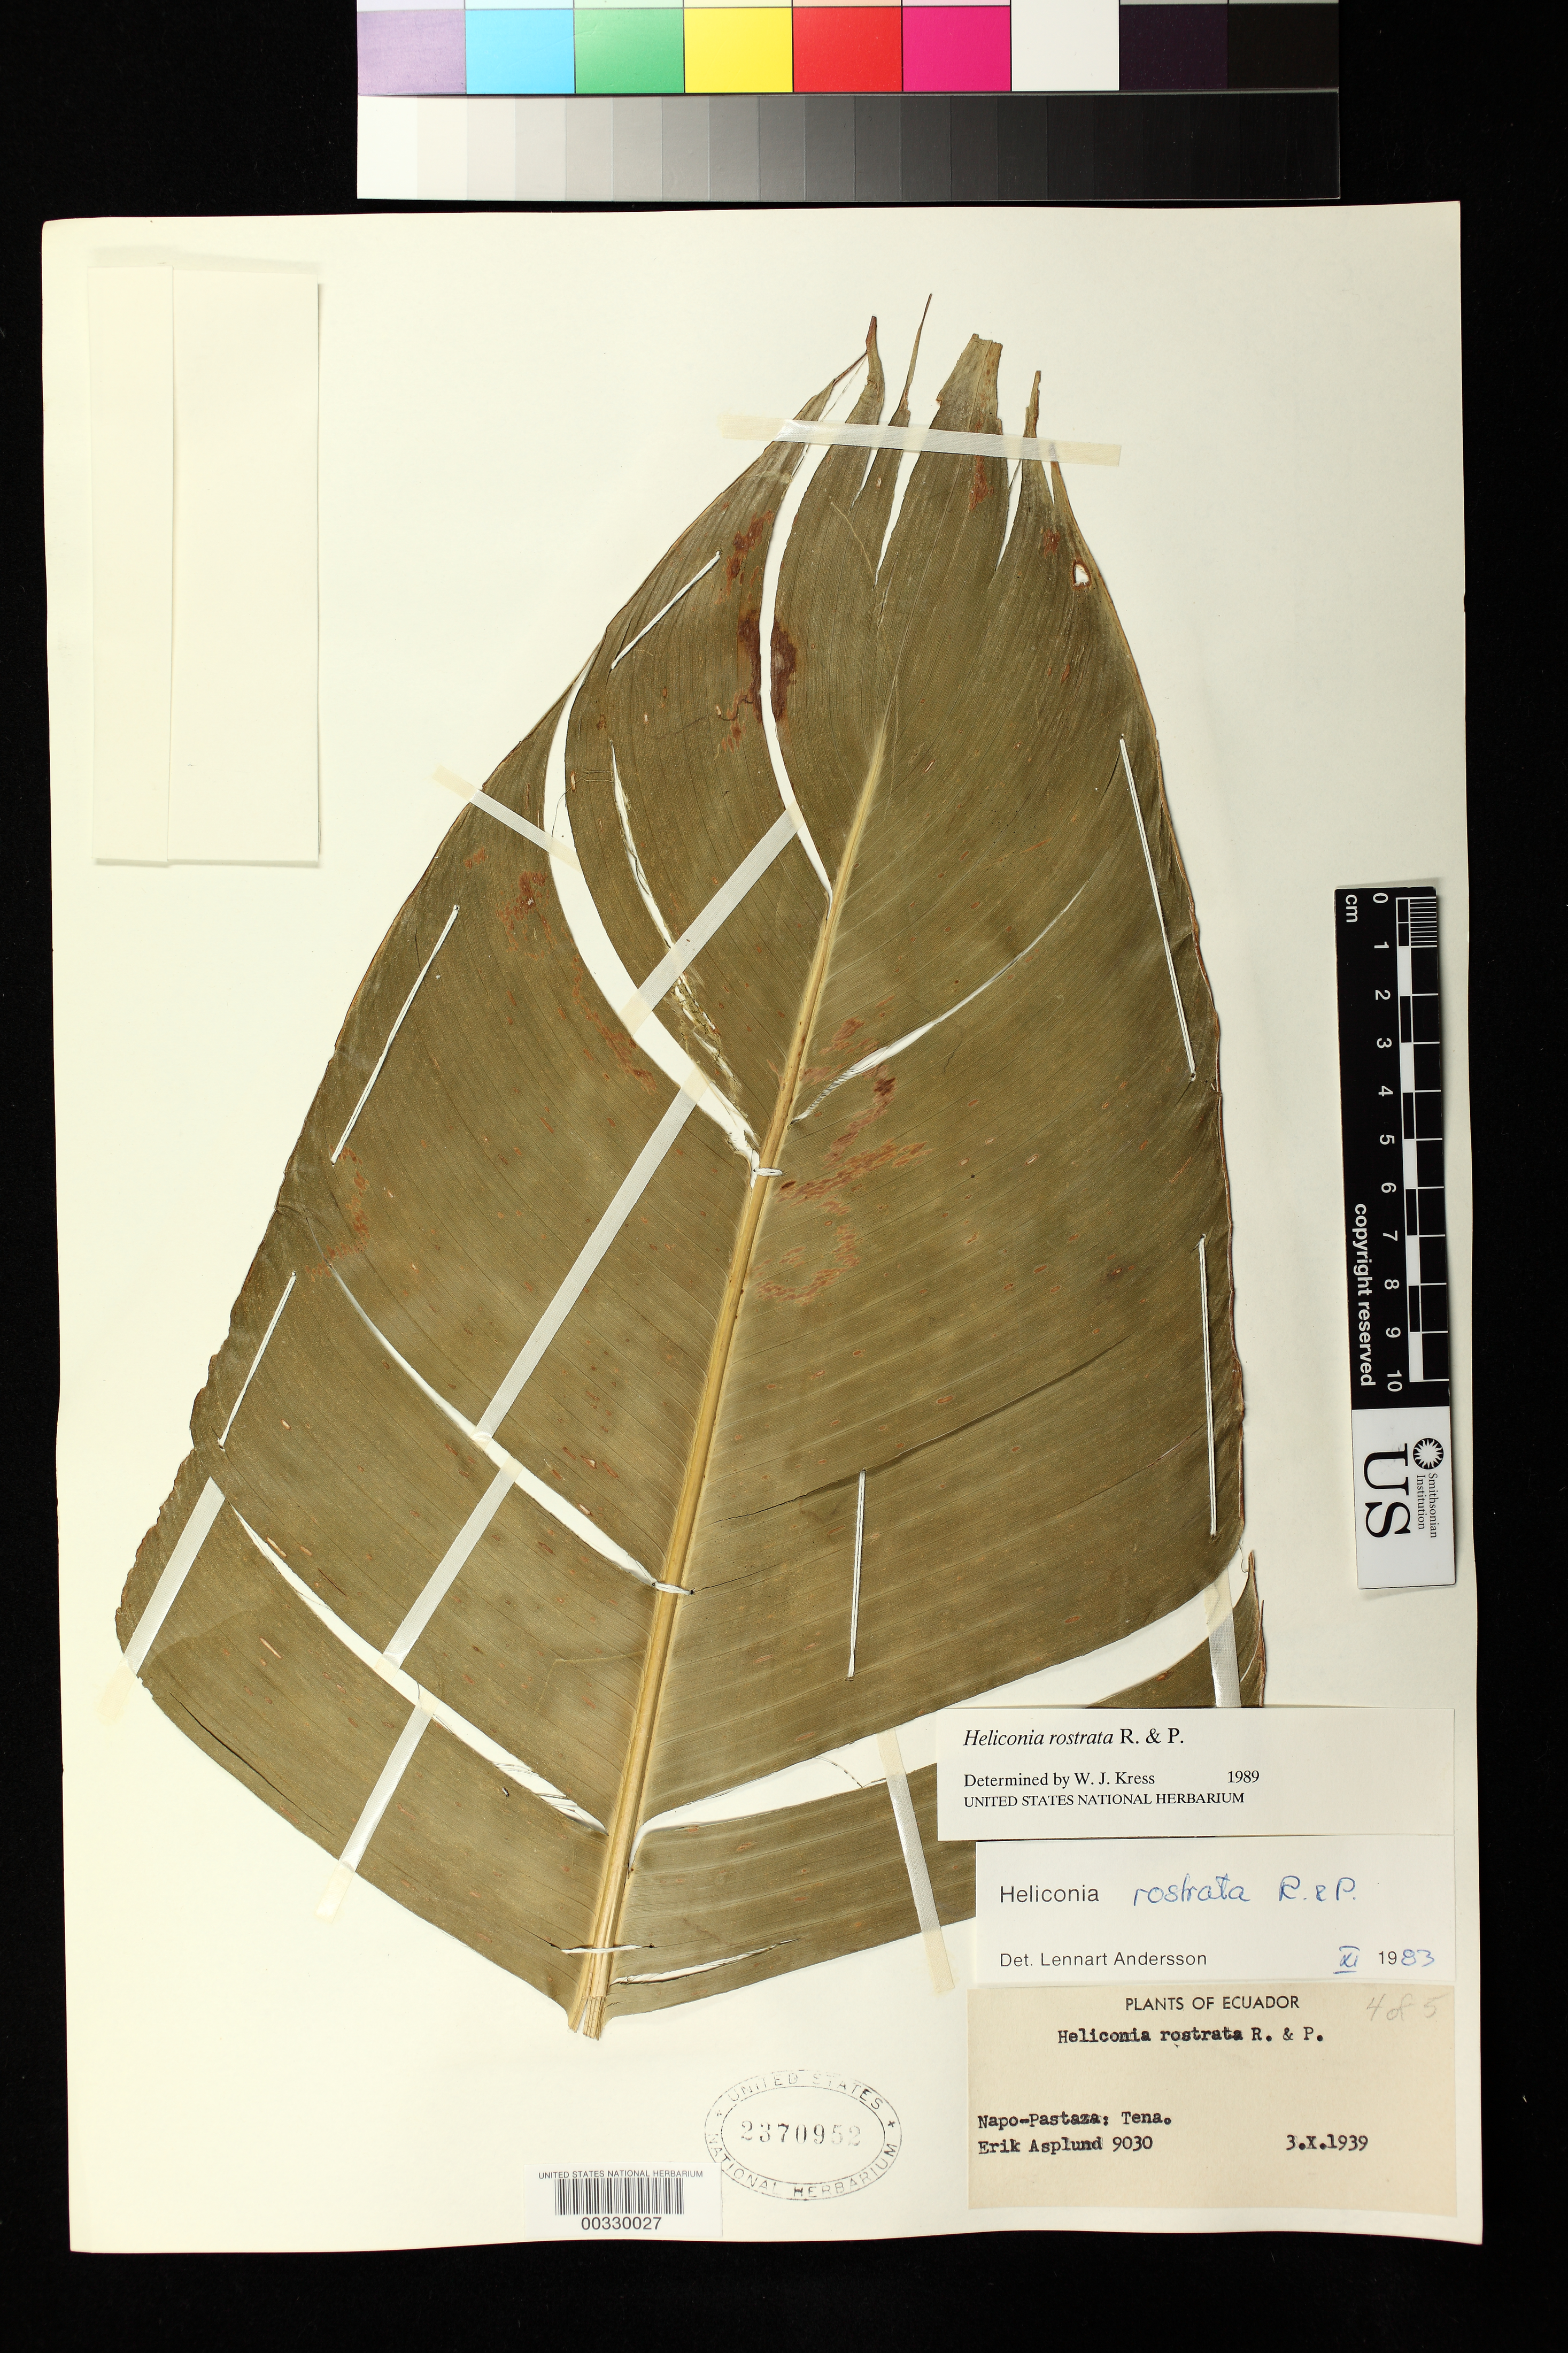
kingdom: Plantae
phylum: Tracheophyta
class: Liliopsida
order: Zingiberales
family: Heliconiaceae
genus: Heliconia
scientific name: Heliconia rostrata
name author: Ruiz & Pav.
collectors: E. Asplund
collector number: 9030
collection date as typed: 03 Oct 1939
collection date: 1939-10-03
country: Ecuador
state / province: Napo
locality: Prov. of Napo-Pastaza, Tena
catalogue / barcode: US 2370952